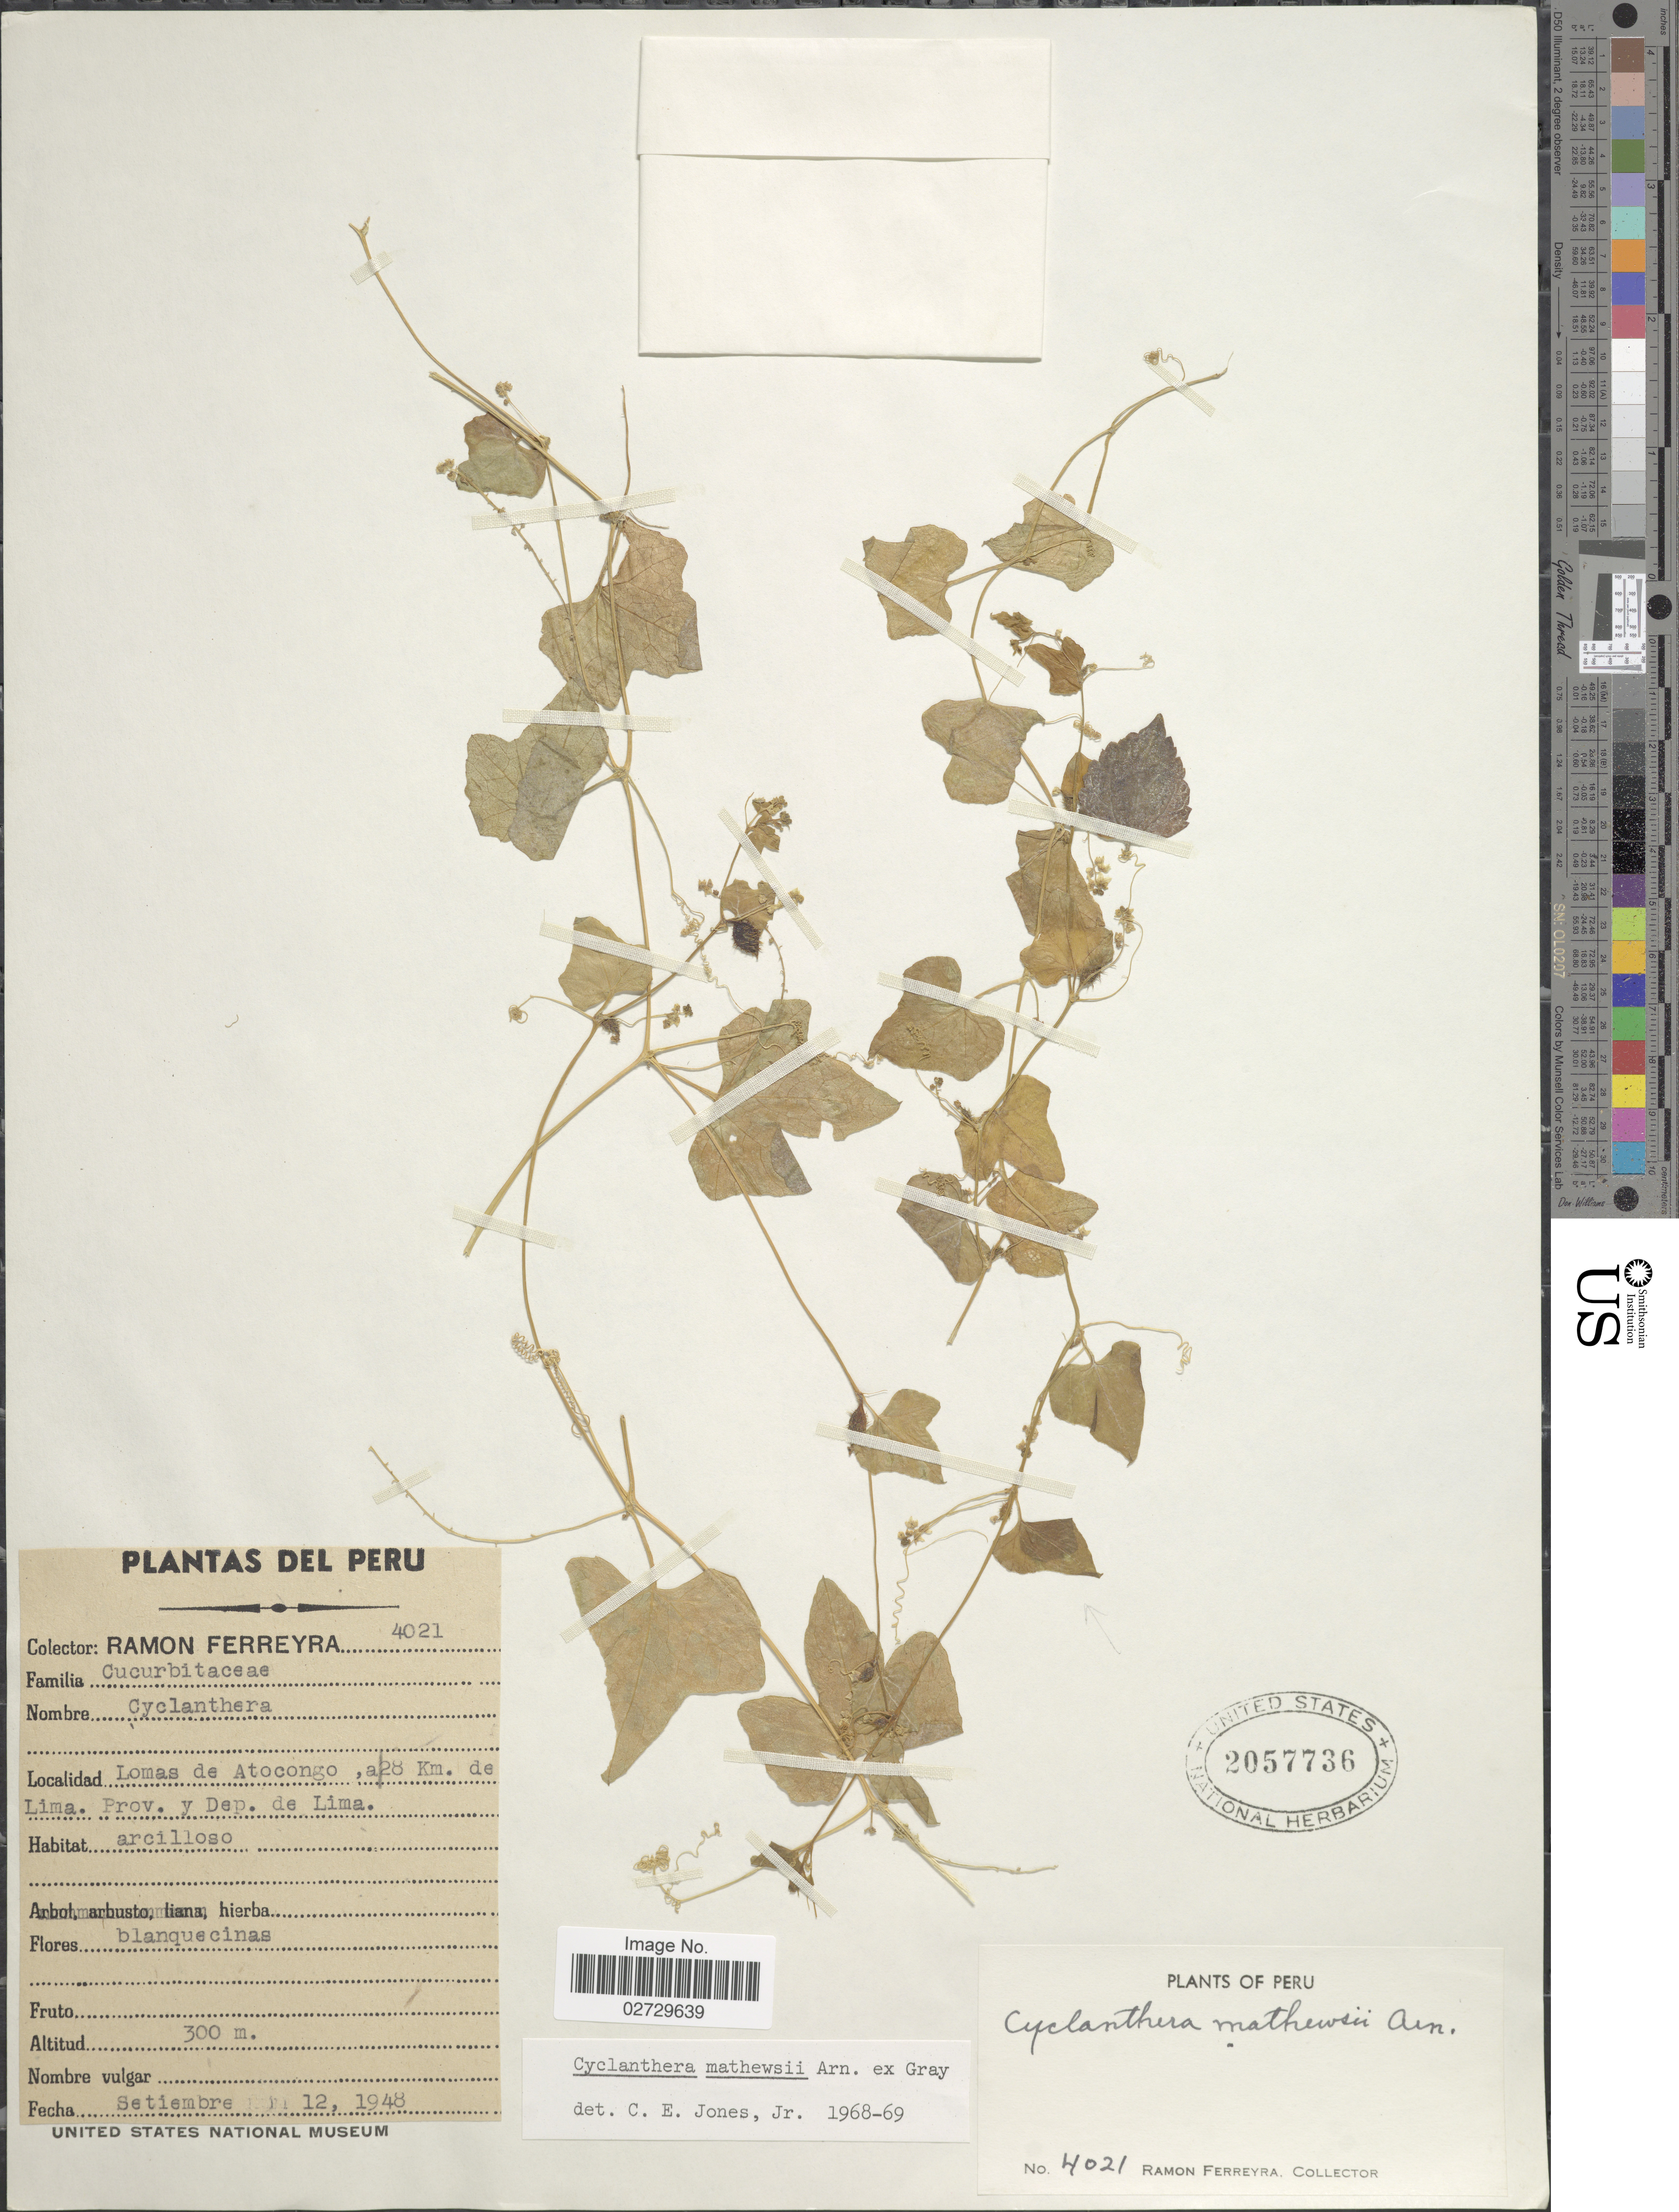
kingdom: Plantae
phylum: Tracheophyta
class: Magnoliopsida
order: Cucurbitales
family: Cucurbitaceae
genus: Cyclanthera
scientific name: Cyclanthera mathewsii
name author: Arn. ex A. Gray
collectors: R. A. Ferreyra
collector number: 4021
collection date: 1948-09-12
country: Peru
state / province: Lima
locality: Lomas de Atocongo, a 28 Km. de Lima. Prov. y Dep. de Lima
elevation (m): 300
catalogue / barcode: US 2057736